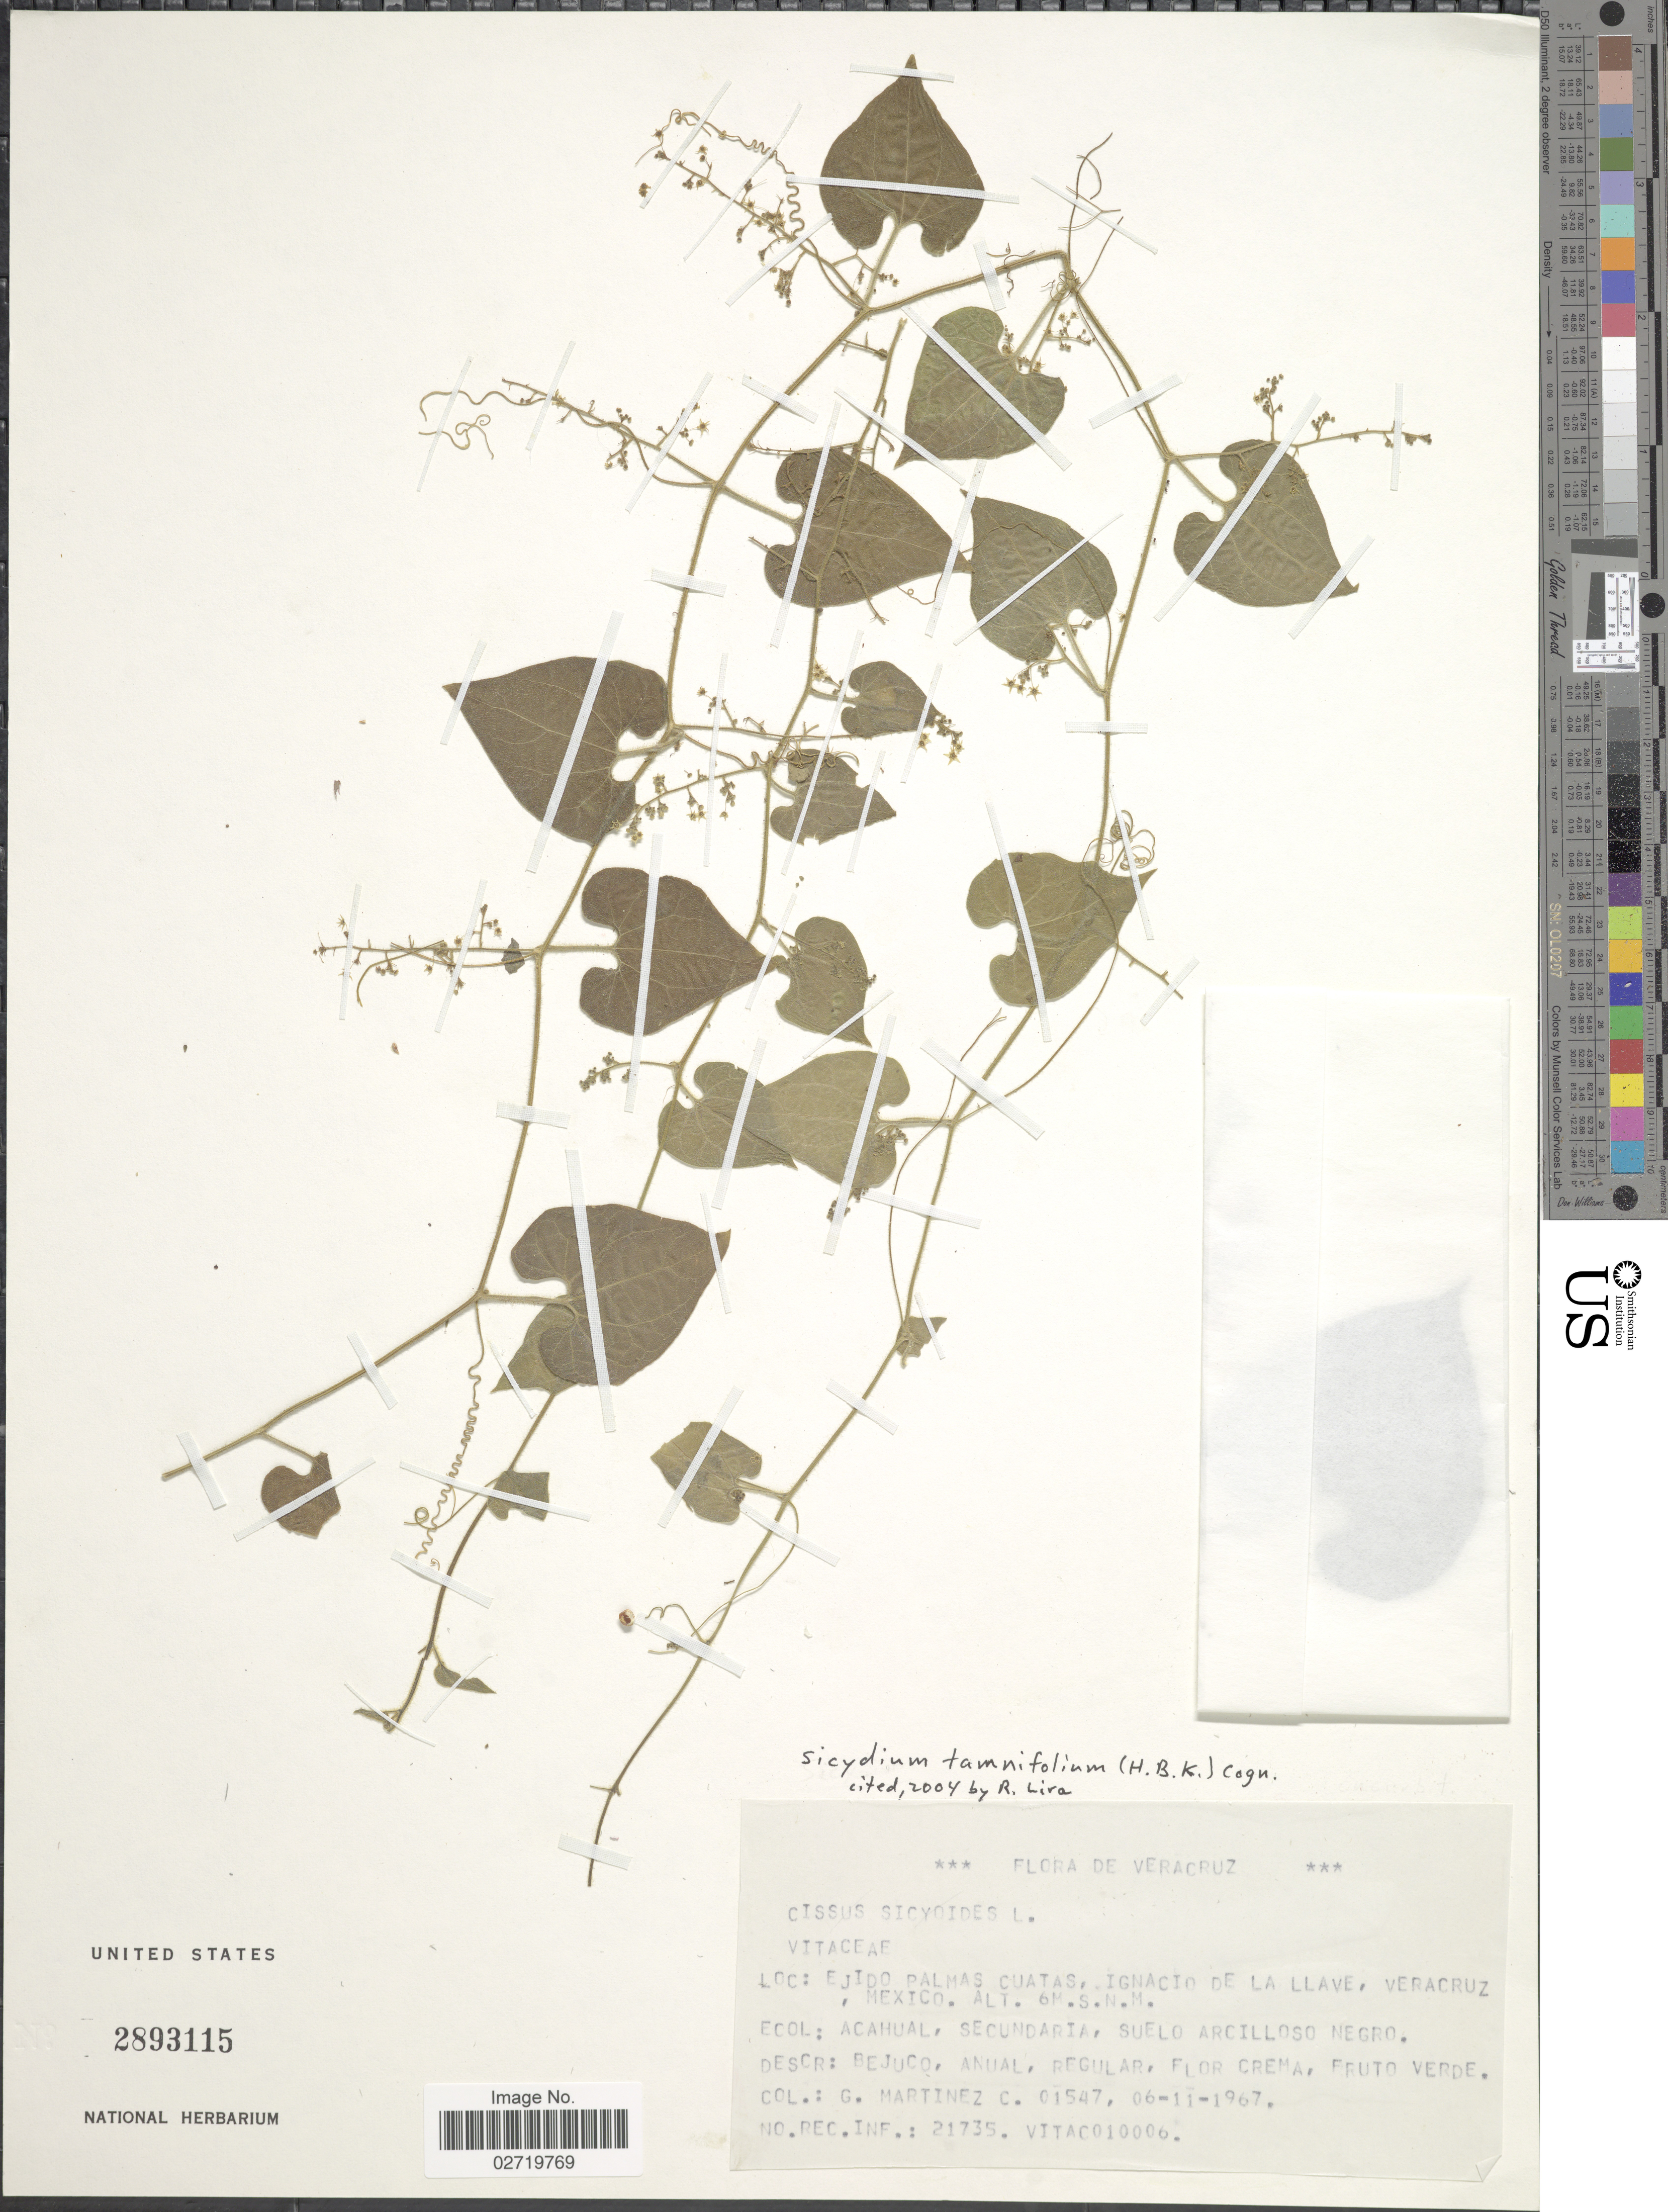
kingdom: Plantae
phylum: Tracheophyta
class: Magnoliopsida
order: Cucurbitales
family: Cucurbitaceae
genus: Sicydium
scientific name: Sicydium tamnifolium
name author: (Kunth) Cogn.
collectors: G. Martinez C.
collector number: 01547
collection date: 1967-11-06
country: Mexico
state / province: Veracruz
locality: Veracruz. Ejido palmas cuatas, Ignacio de la llave.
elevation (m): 6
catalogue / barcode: US 2893115